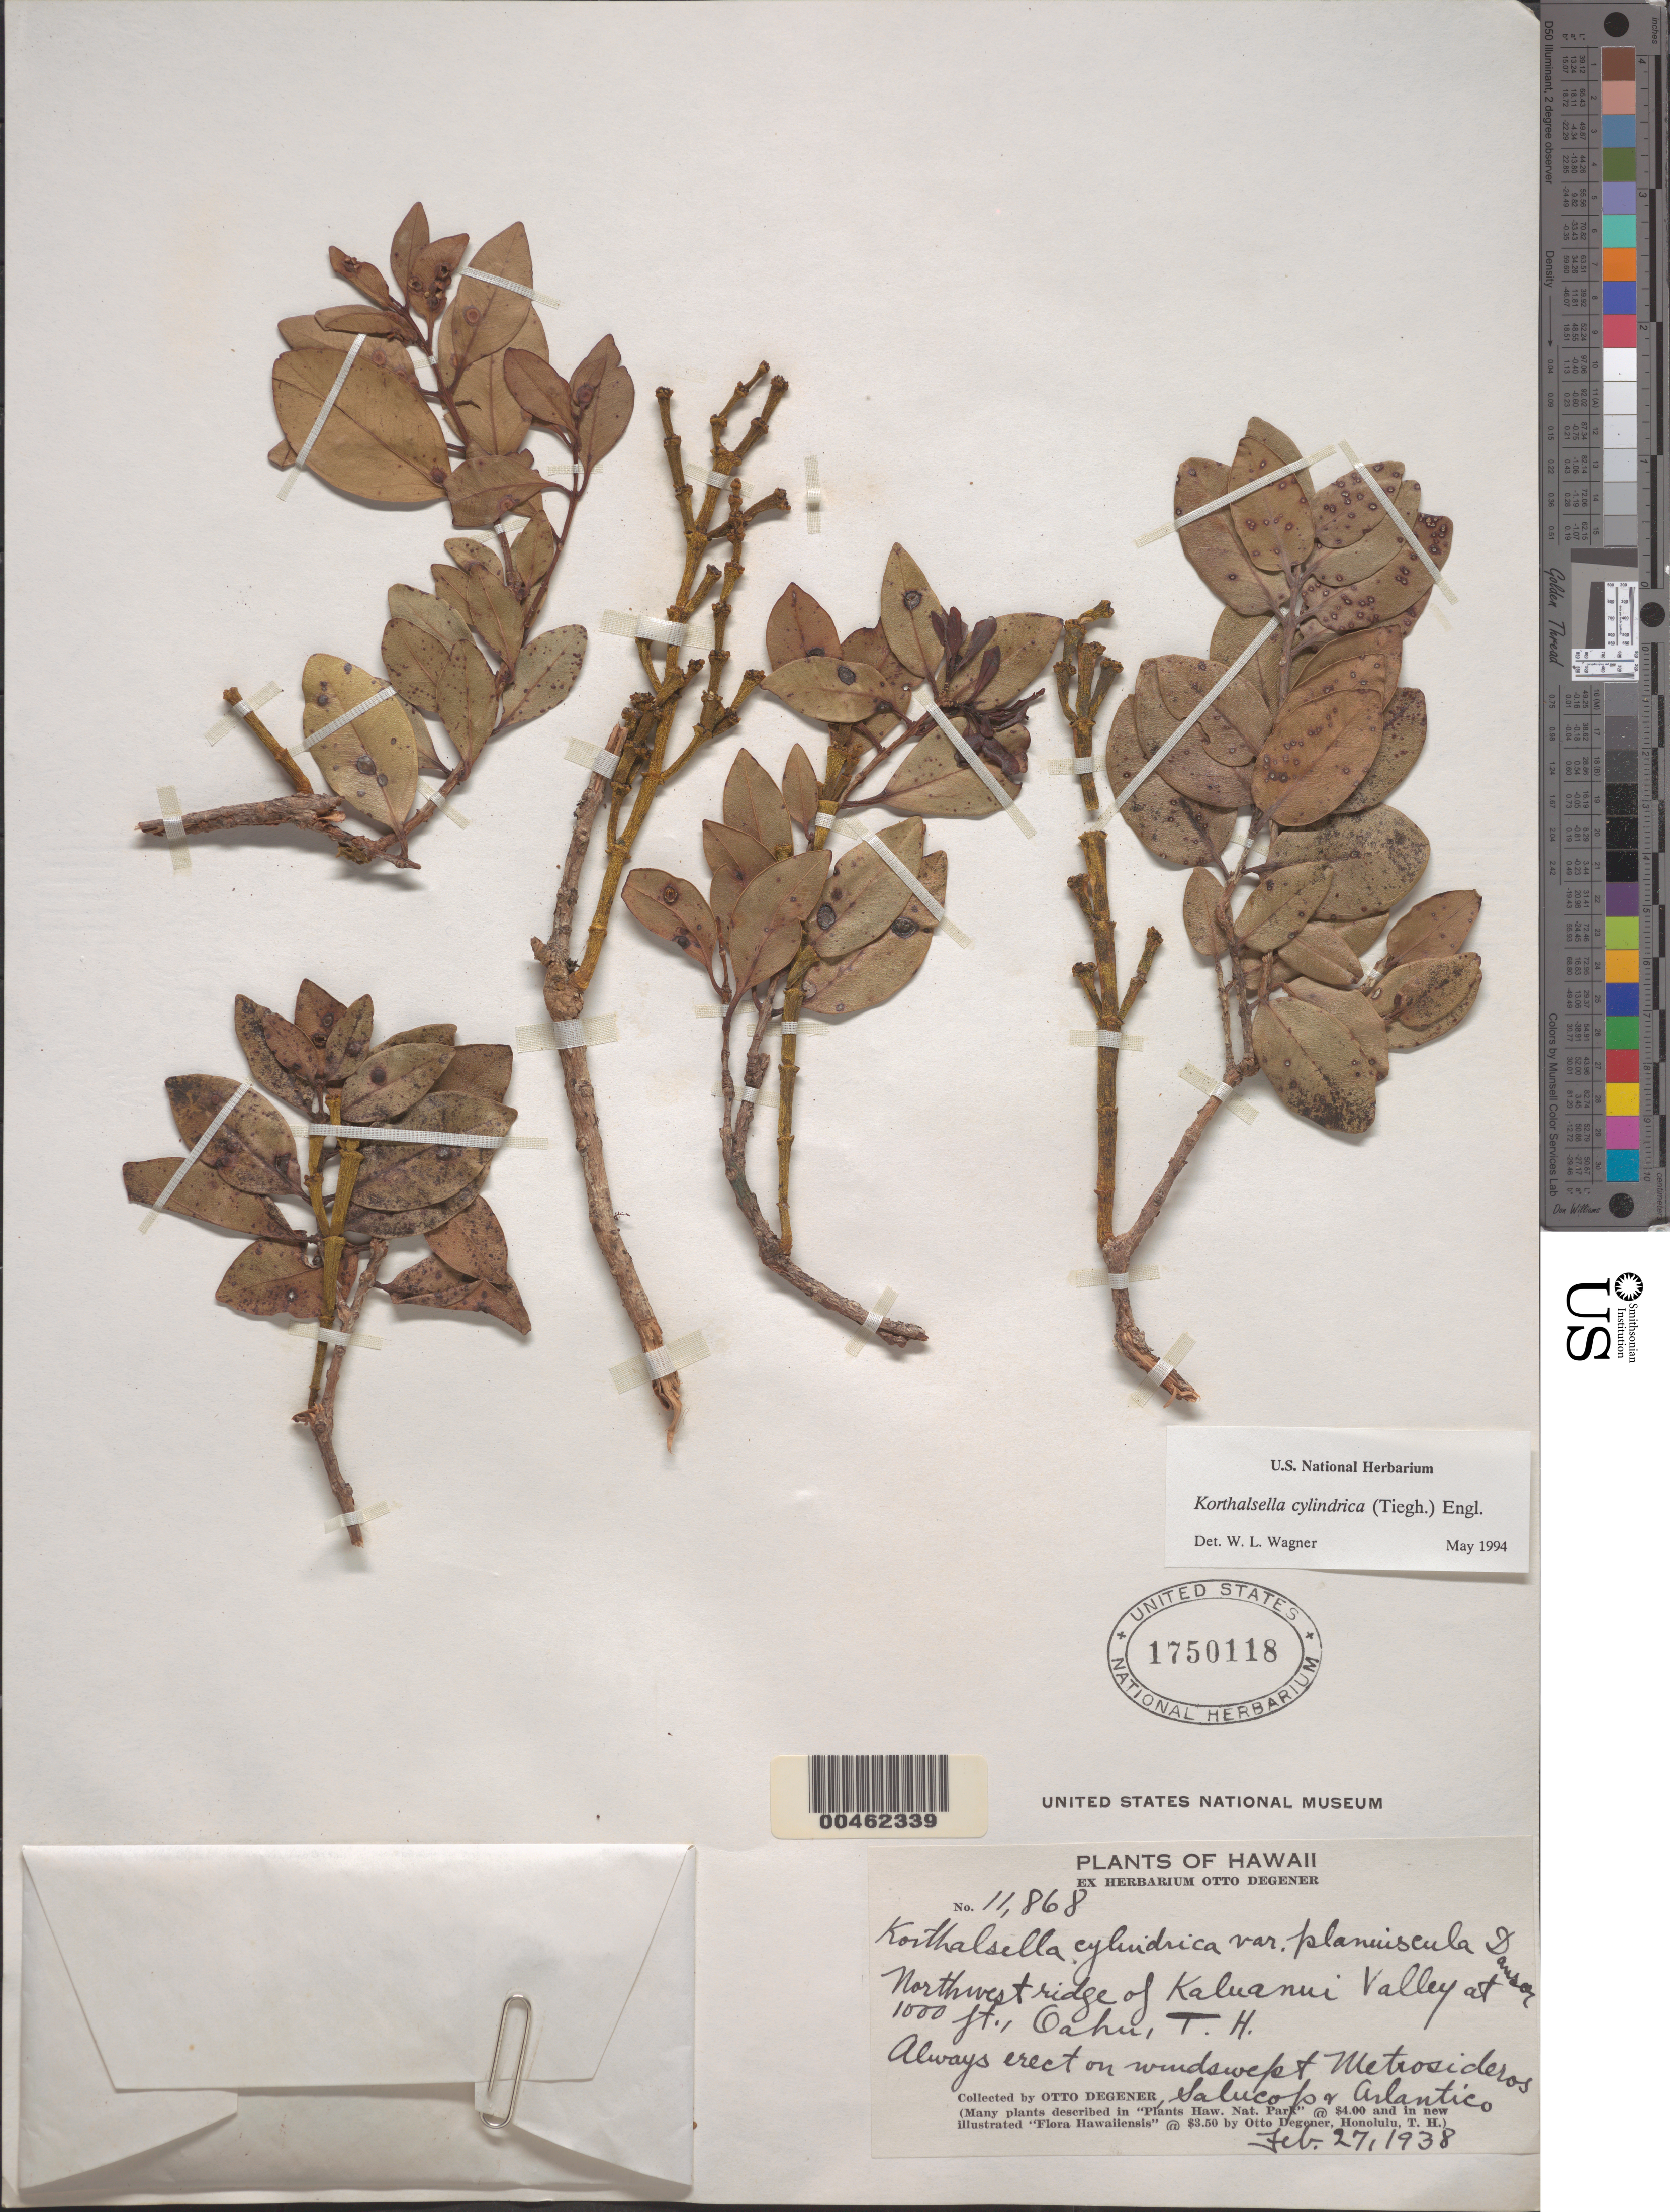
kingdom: Plantae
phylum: Tracheophyta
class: Magnoliopsida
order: Santalales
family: Viscaceae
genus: Korthalsella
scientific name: Korthalsella cylindrica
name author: (Tiegh.) Engl.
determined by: Wagner, W. L., (BOT), Smithsonian Institution - National Museum of Natural History (UNITED STATES)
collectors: O. Degener, -- Salucop & Arlantico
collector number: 11868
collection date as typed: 27 Feb 1938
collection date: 1938-02-27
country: United States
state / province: Hawaii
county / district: Honolulu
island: Oahu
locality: NW ridge of Kaluanui Valley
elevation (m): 305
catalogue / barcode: US 1750118